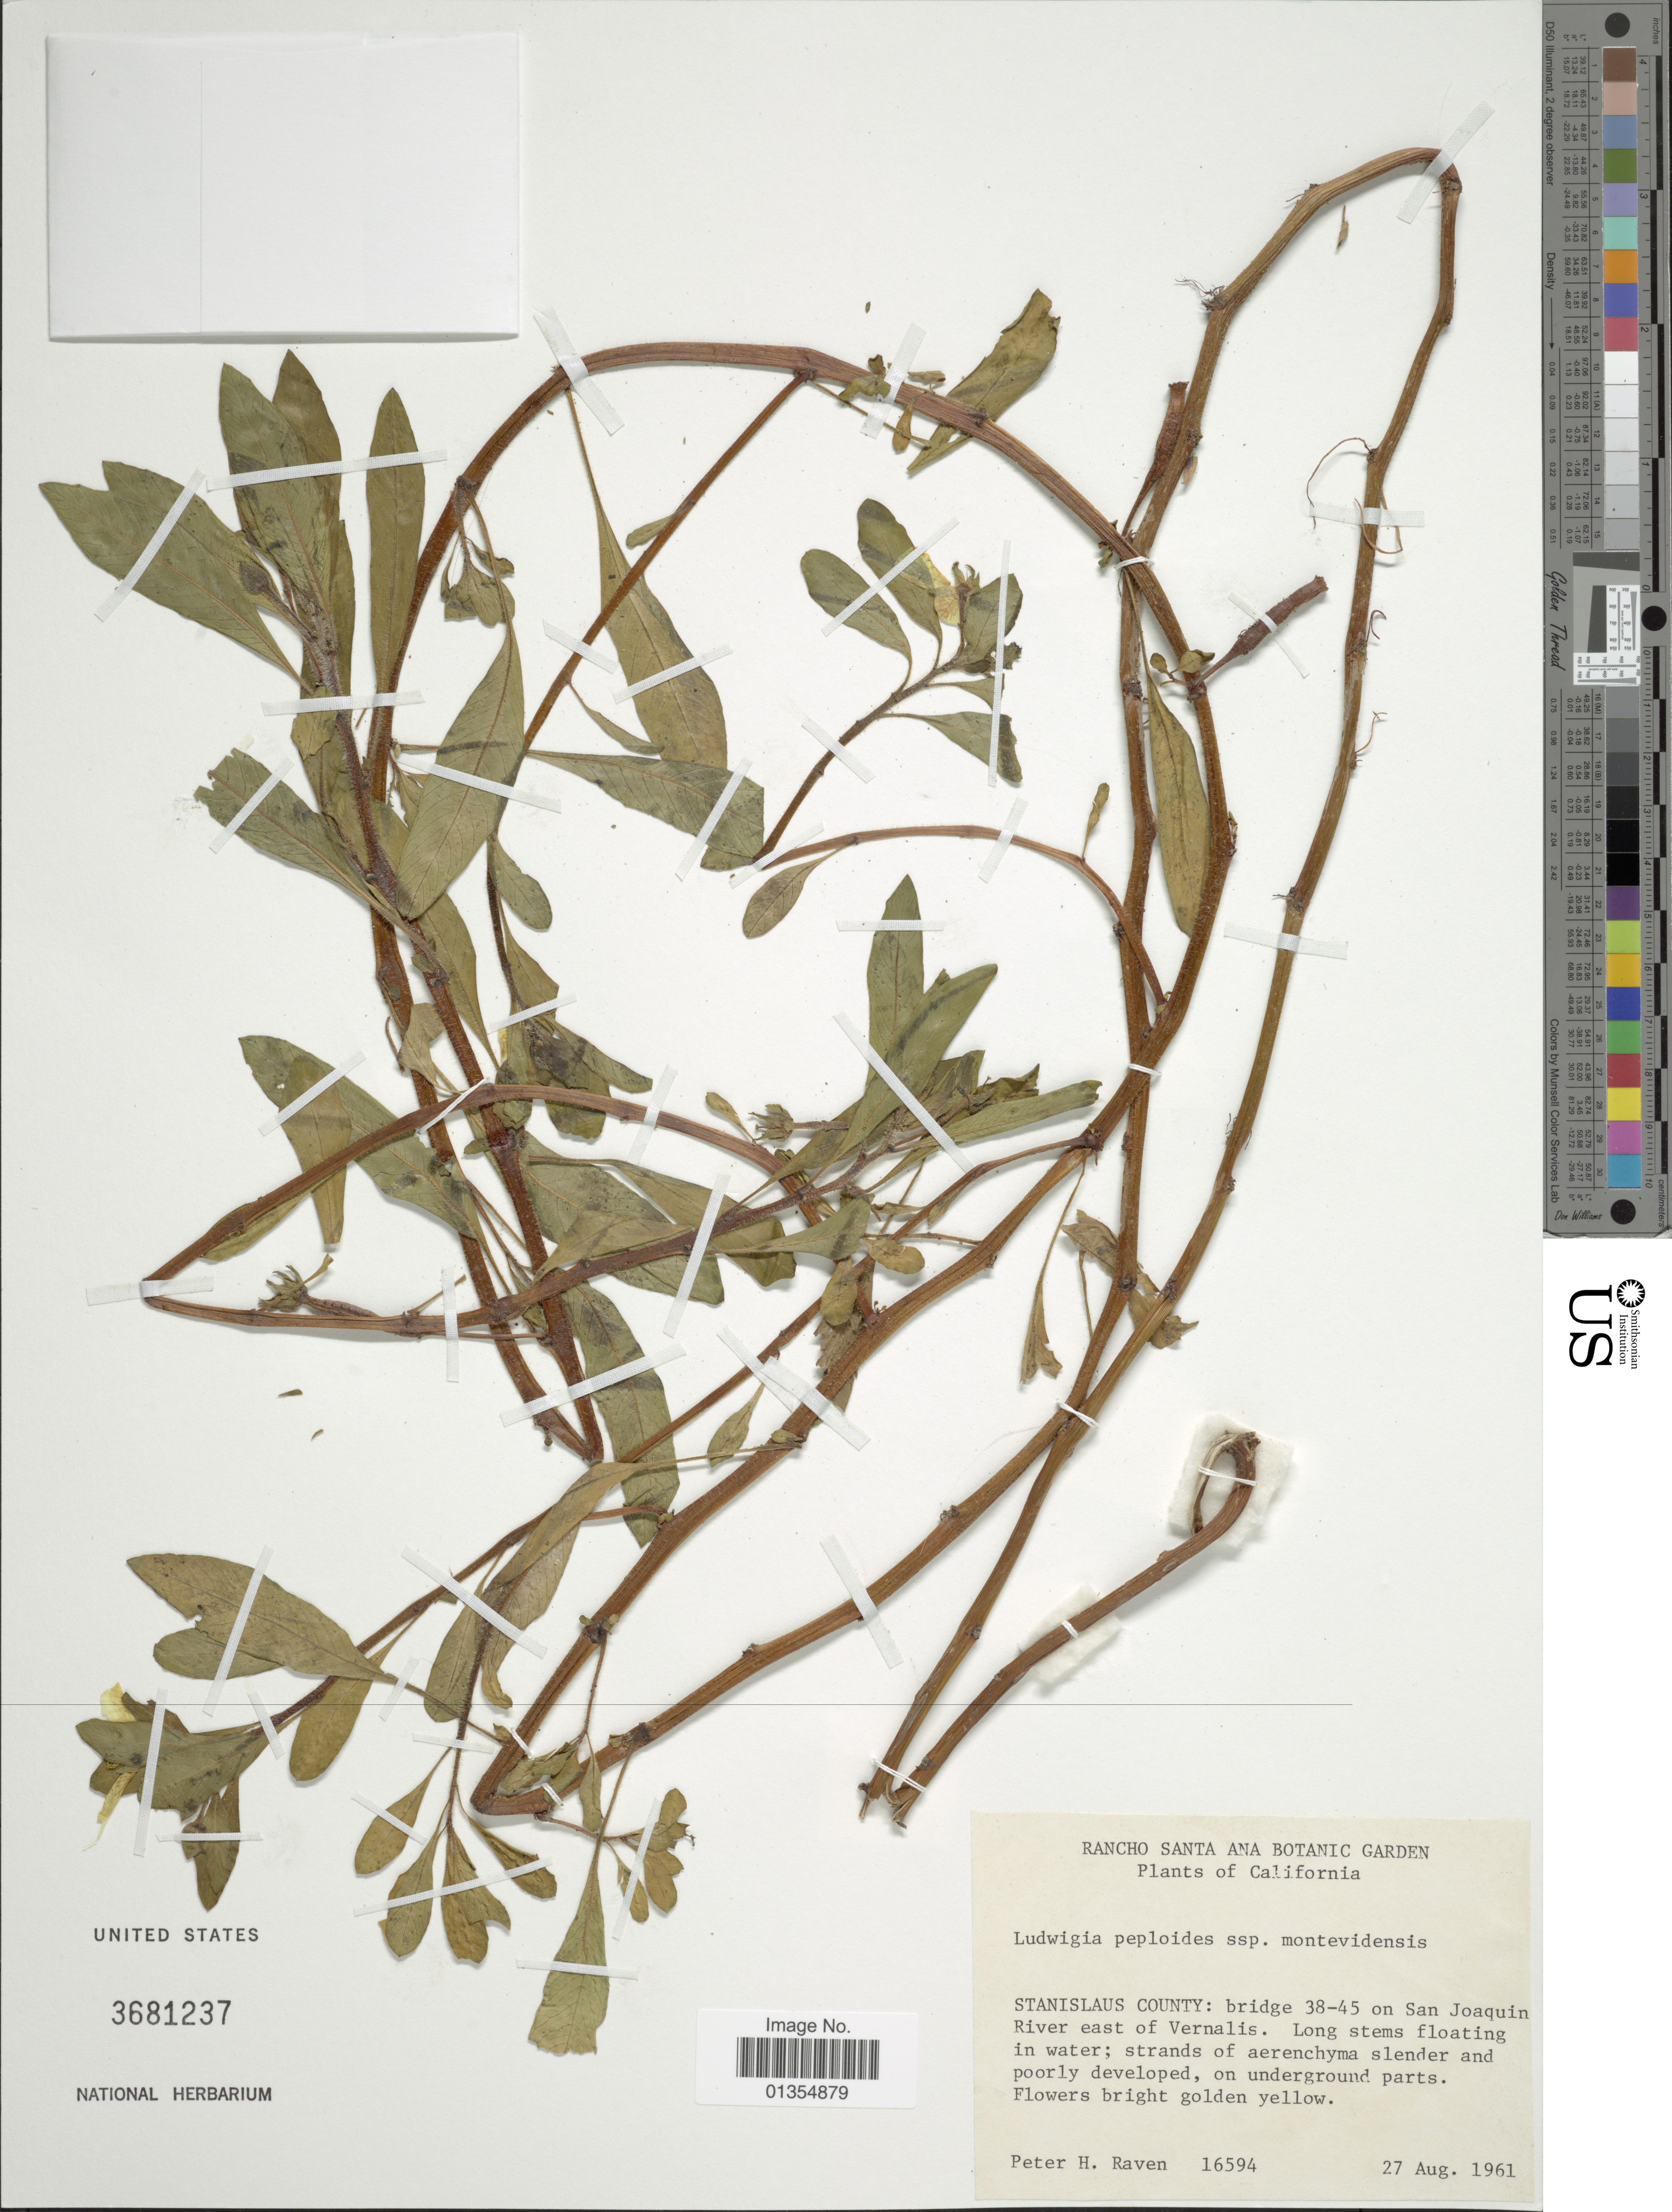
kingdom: Plantae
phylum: Tracheophyta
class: Magnoliopsida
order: Myrtales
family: Onagraceae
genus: Ludwigia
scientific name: Ludwigia peploides subsp. montevidensis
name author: (Spreng.) P.H. Raven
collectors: P. Raven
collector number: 16594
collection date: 1961-12-27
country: United States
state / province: California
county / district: Stanislaus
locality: Stanislaus County: bridge 38-45 on San Joaquin River east of Vernalis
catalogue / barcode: US 3681237